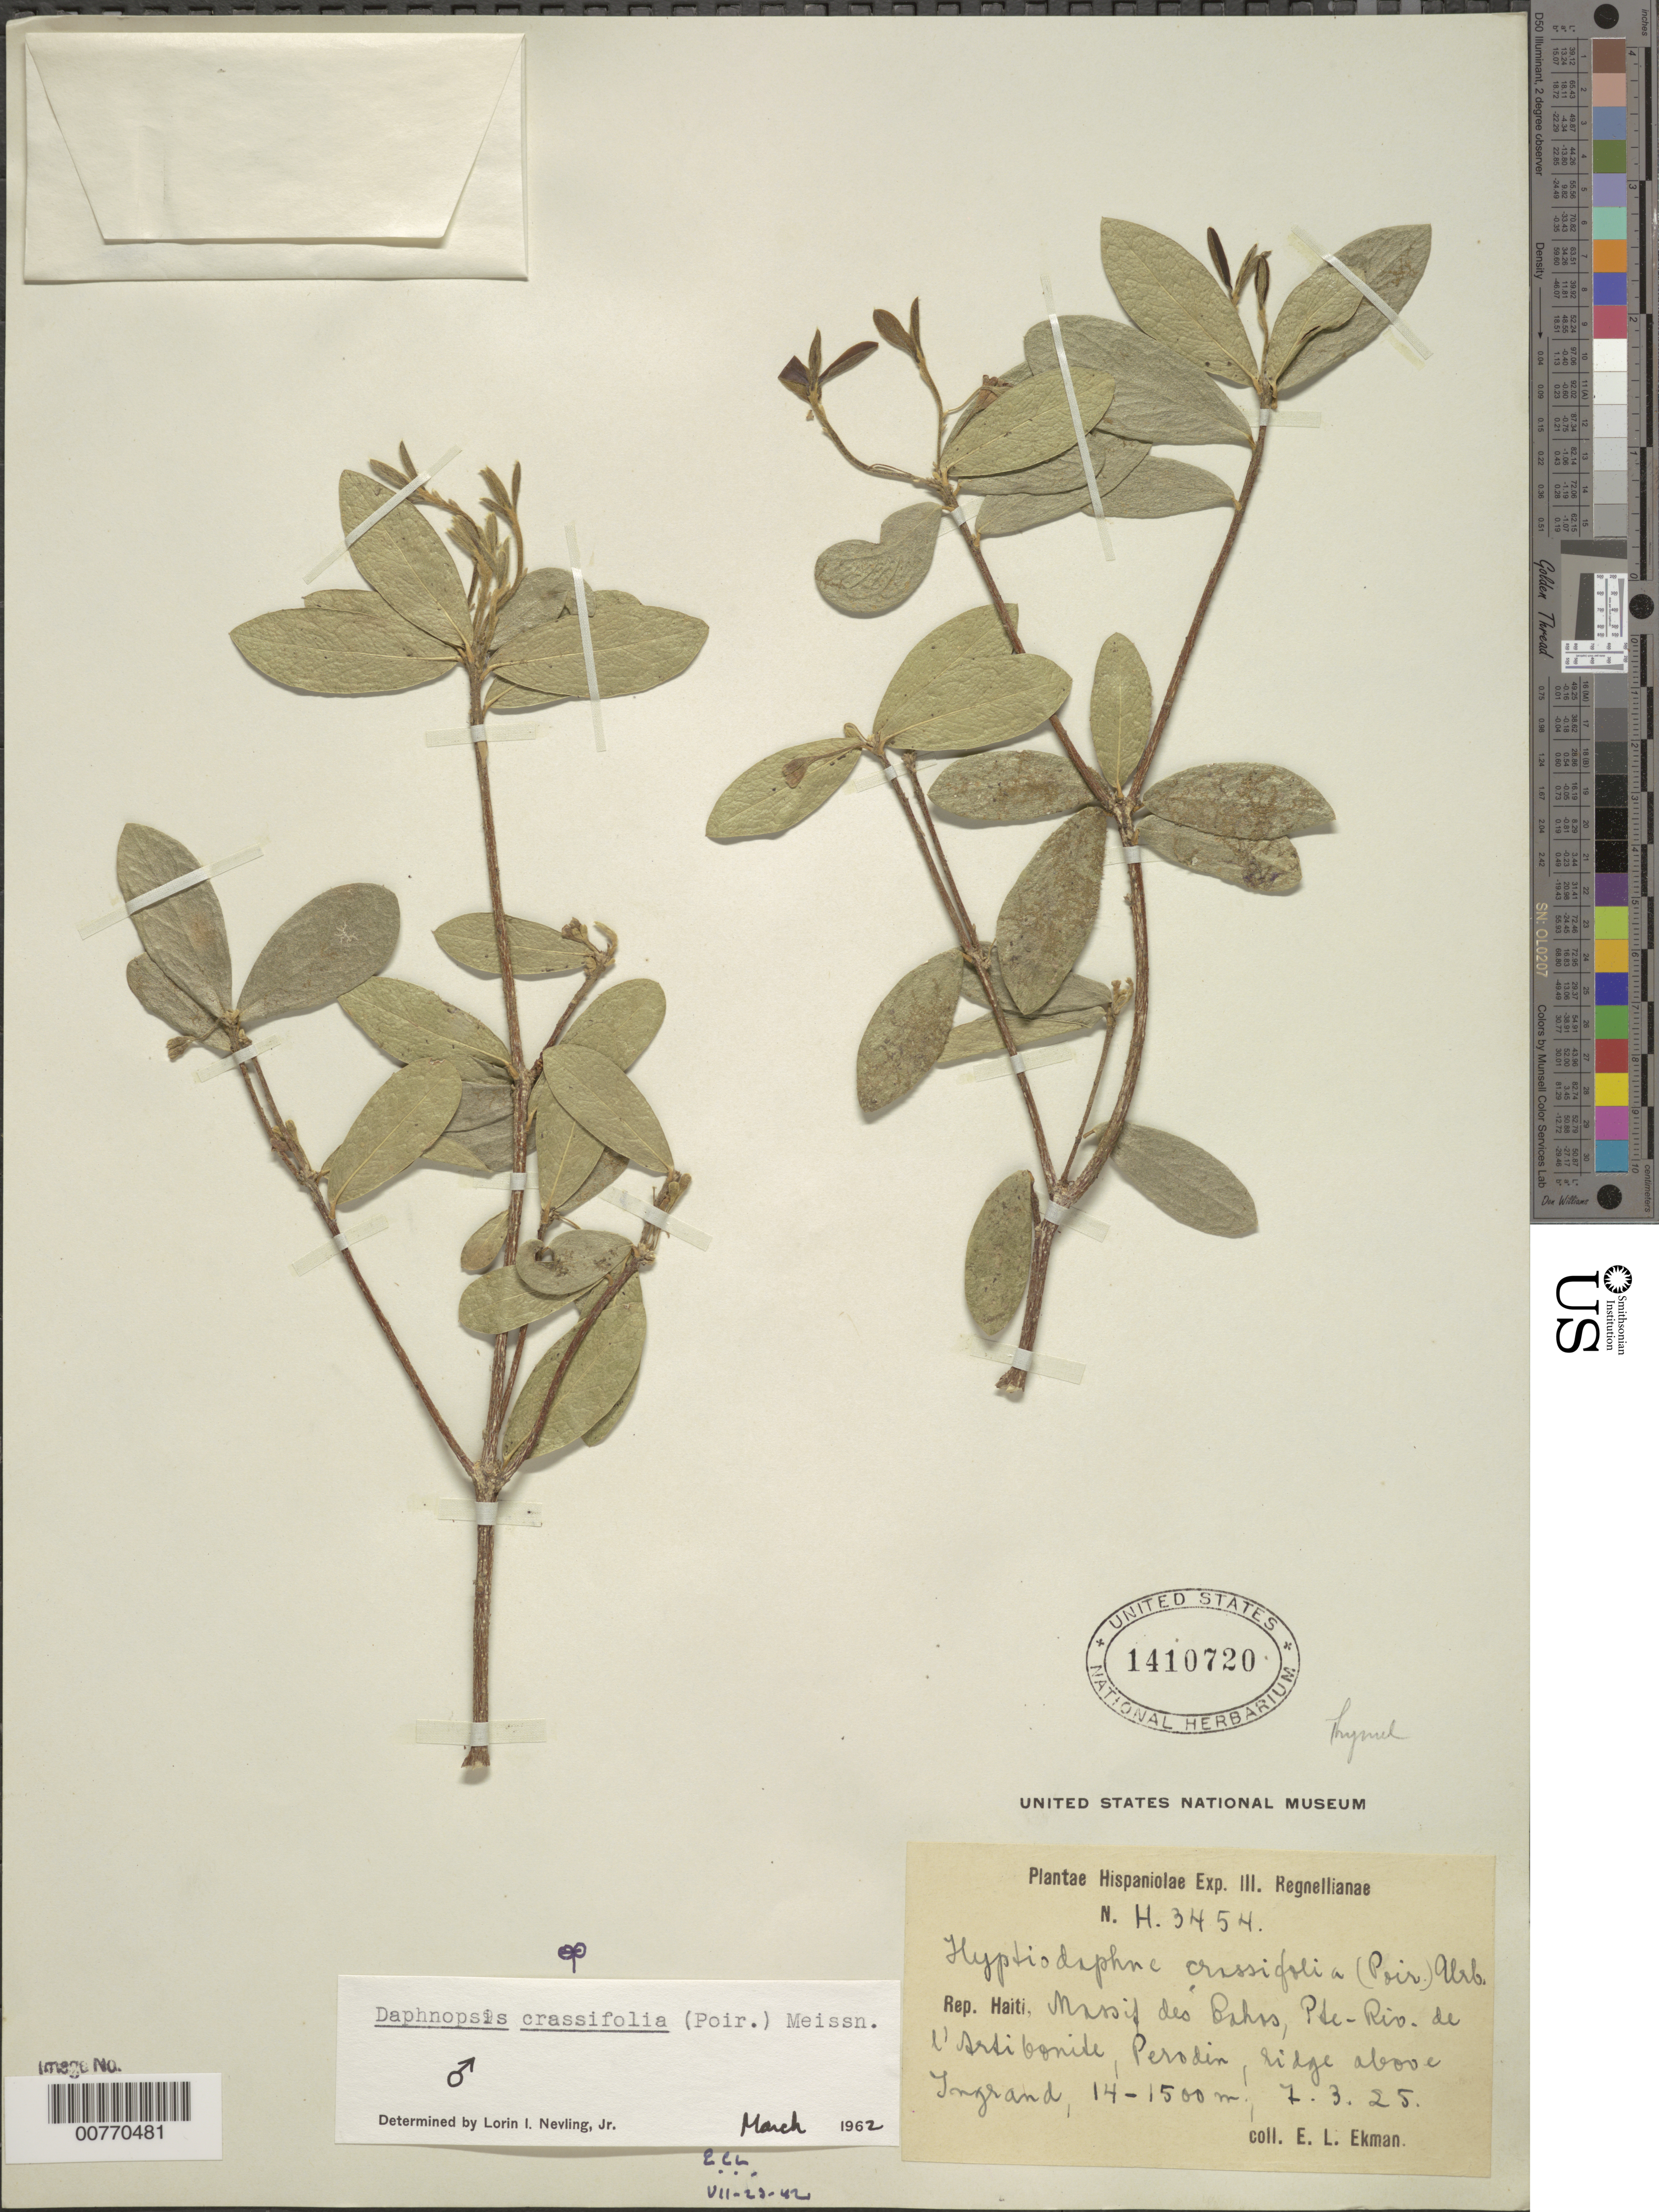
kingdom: Plantae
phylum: Tracheophyta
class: Magnoliopsida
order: Malvales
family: Thymelaeaceae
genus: Daphnopsis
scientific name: Daphnopsis crassifolia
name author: (Poir.) Meisn.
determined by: Nevling, L. I., Jr.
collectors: E. L. Ekman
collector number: H 3454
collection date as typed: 07 Mar 1925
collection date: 1925-03-07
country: Haiti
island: Hispaniola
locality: Massif des Eahns, Pde-Riv-de l'Artibonite, Perodin, above Tngerand.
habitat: Ridge.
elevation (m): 1400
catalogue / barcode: US 1410720